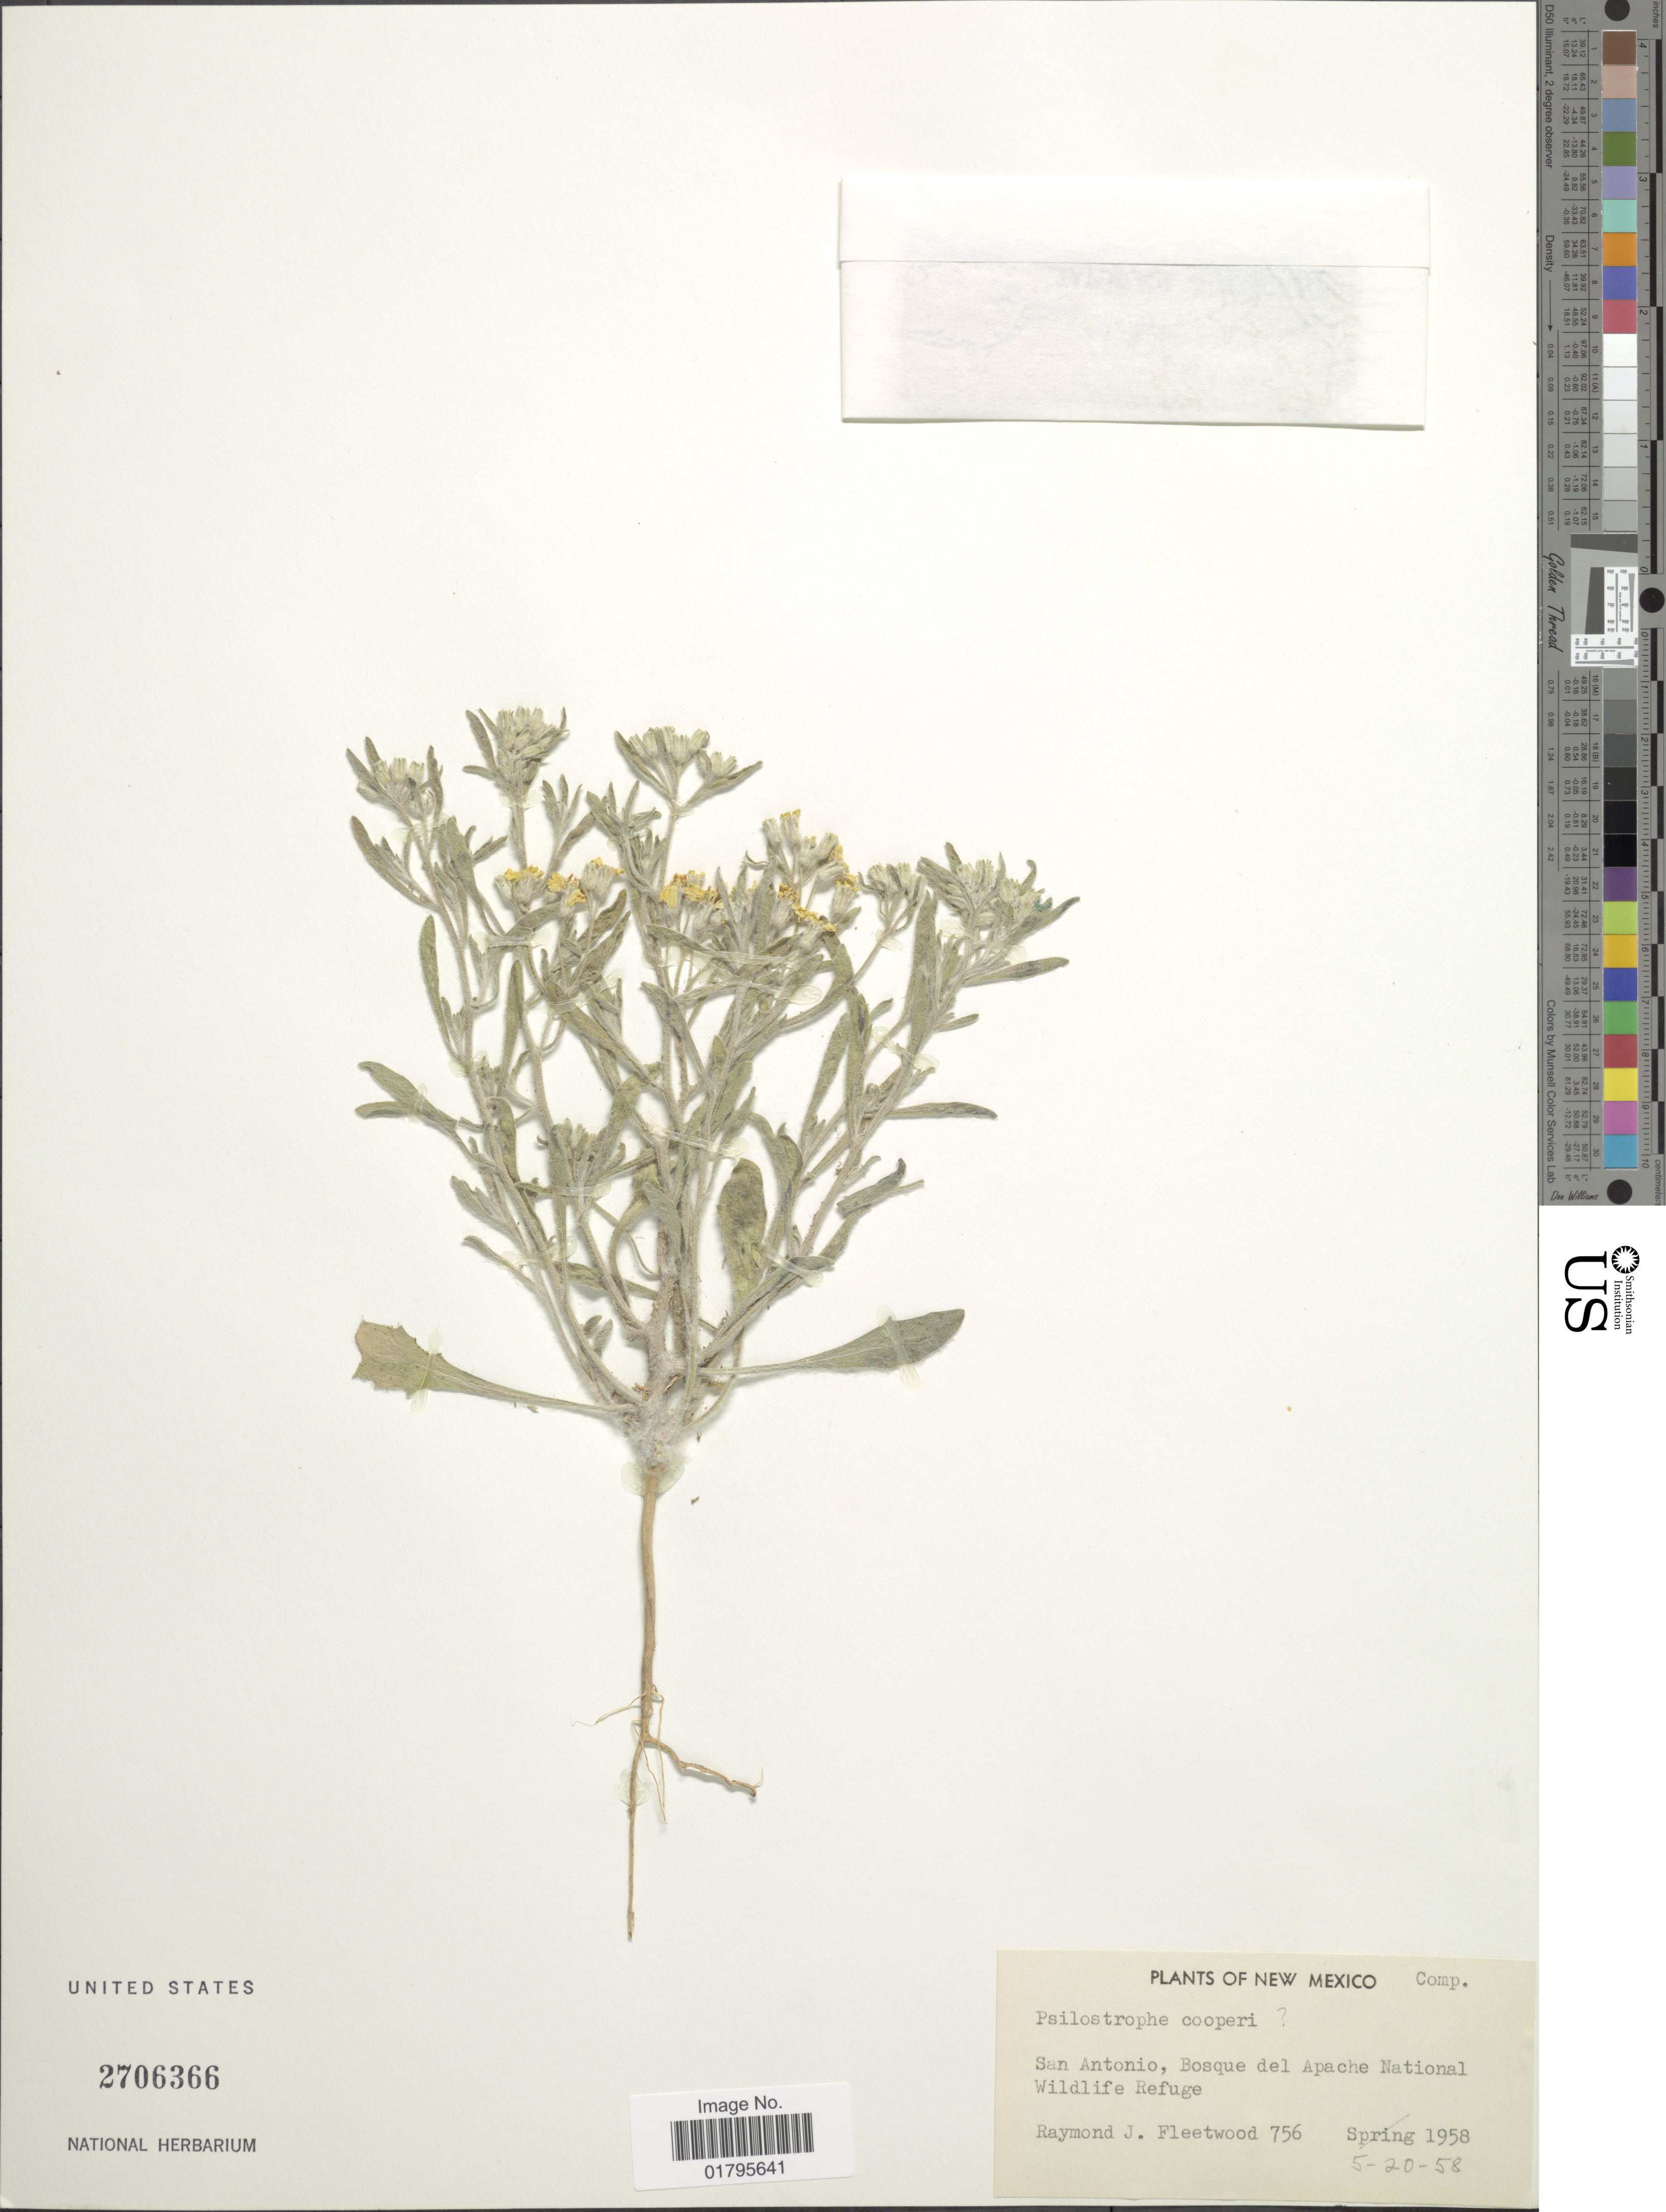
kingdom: Plantae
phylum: Tracheophyta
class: Magnoliopsida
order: Asterales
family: Asteraceae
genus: Psilostrophe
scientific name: Psilostrophe cooperi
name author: (A. Gray) Greene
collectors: R. J. Fleetwood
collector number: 756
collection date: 1958-05-20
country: United States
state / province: New Mexico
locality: San Antonio, Bosque del Apache National Wildlife Refuge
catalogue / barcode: US 2706366